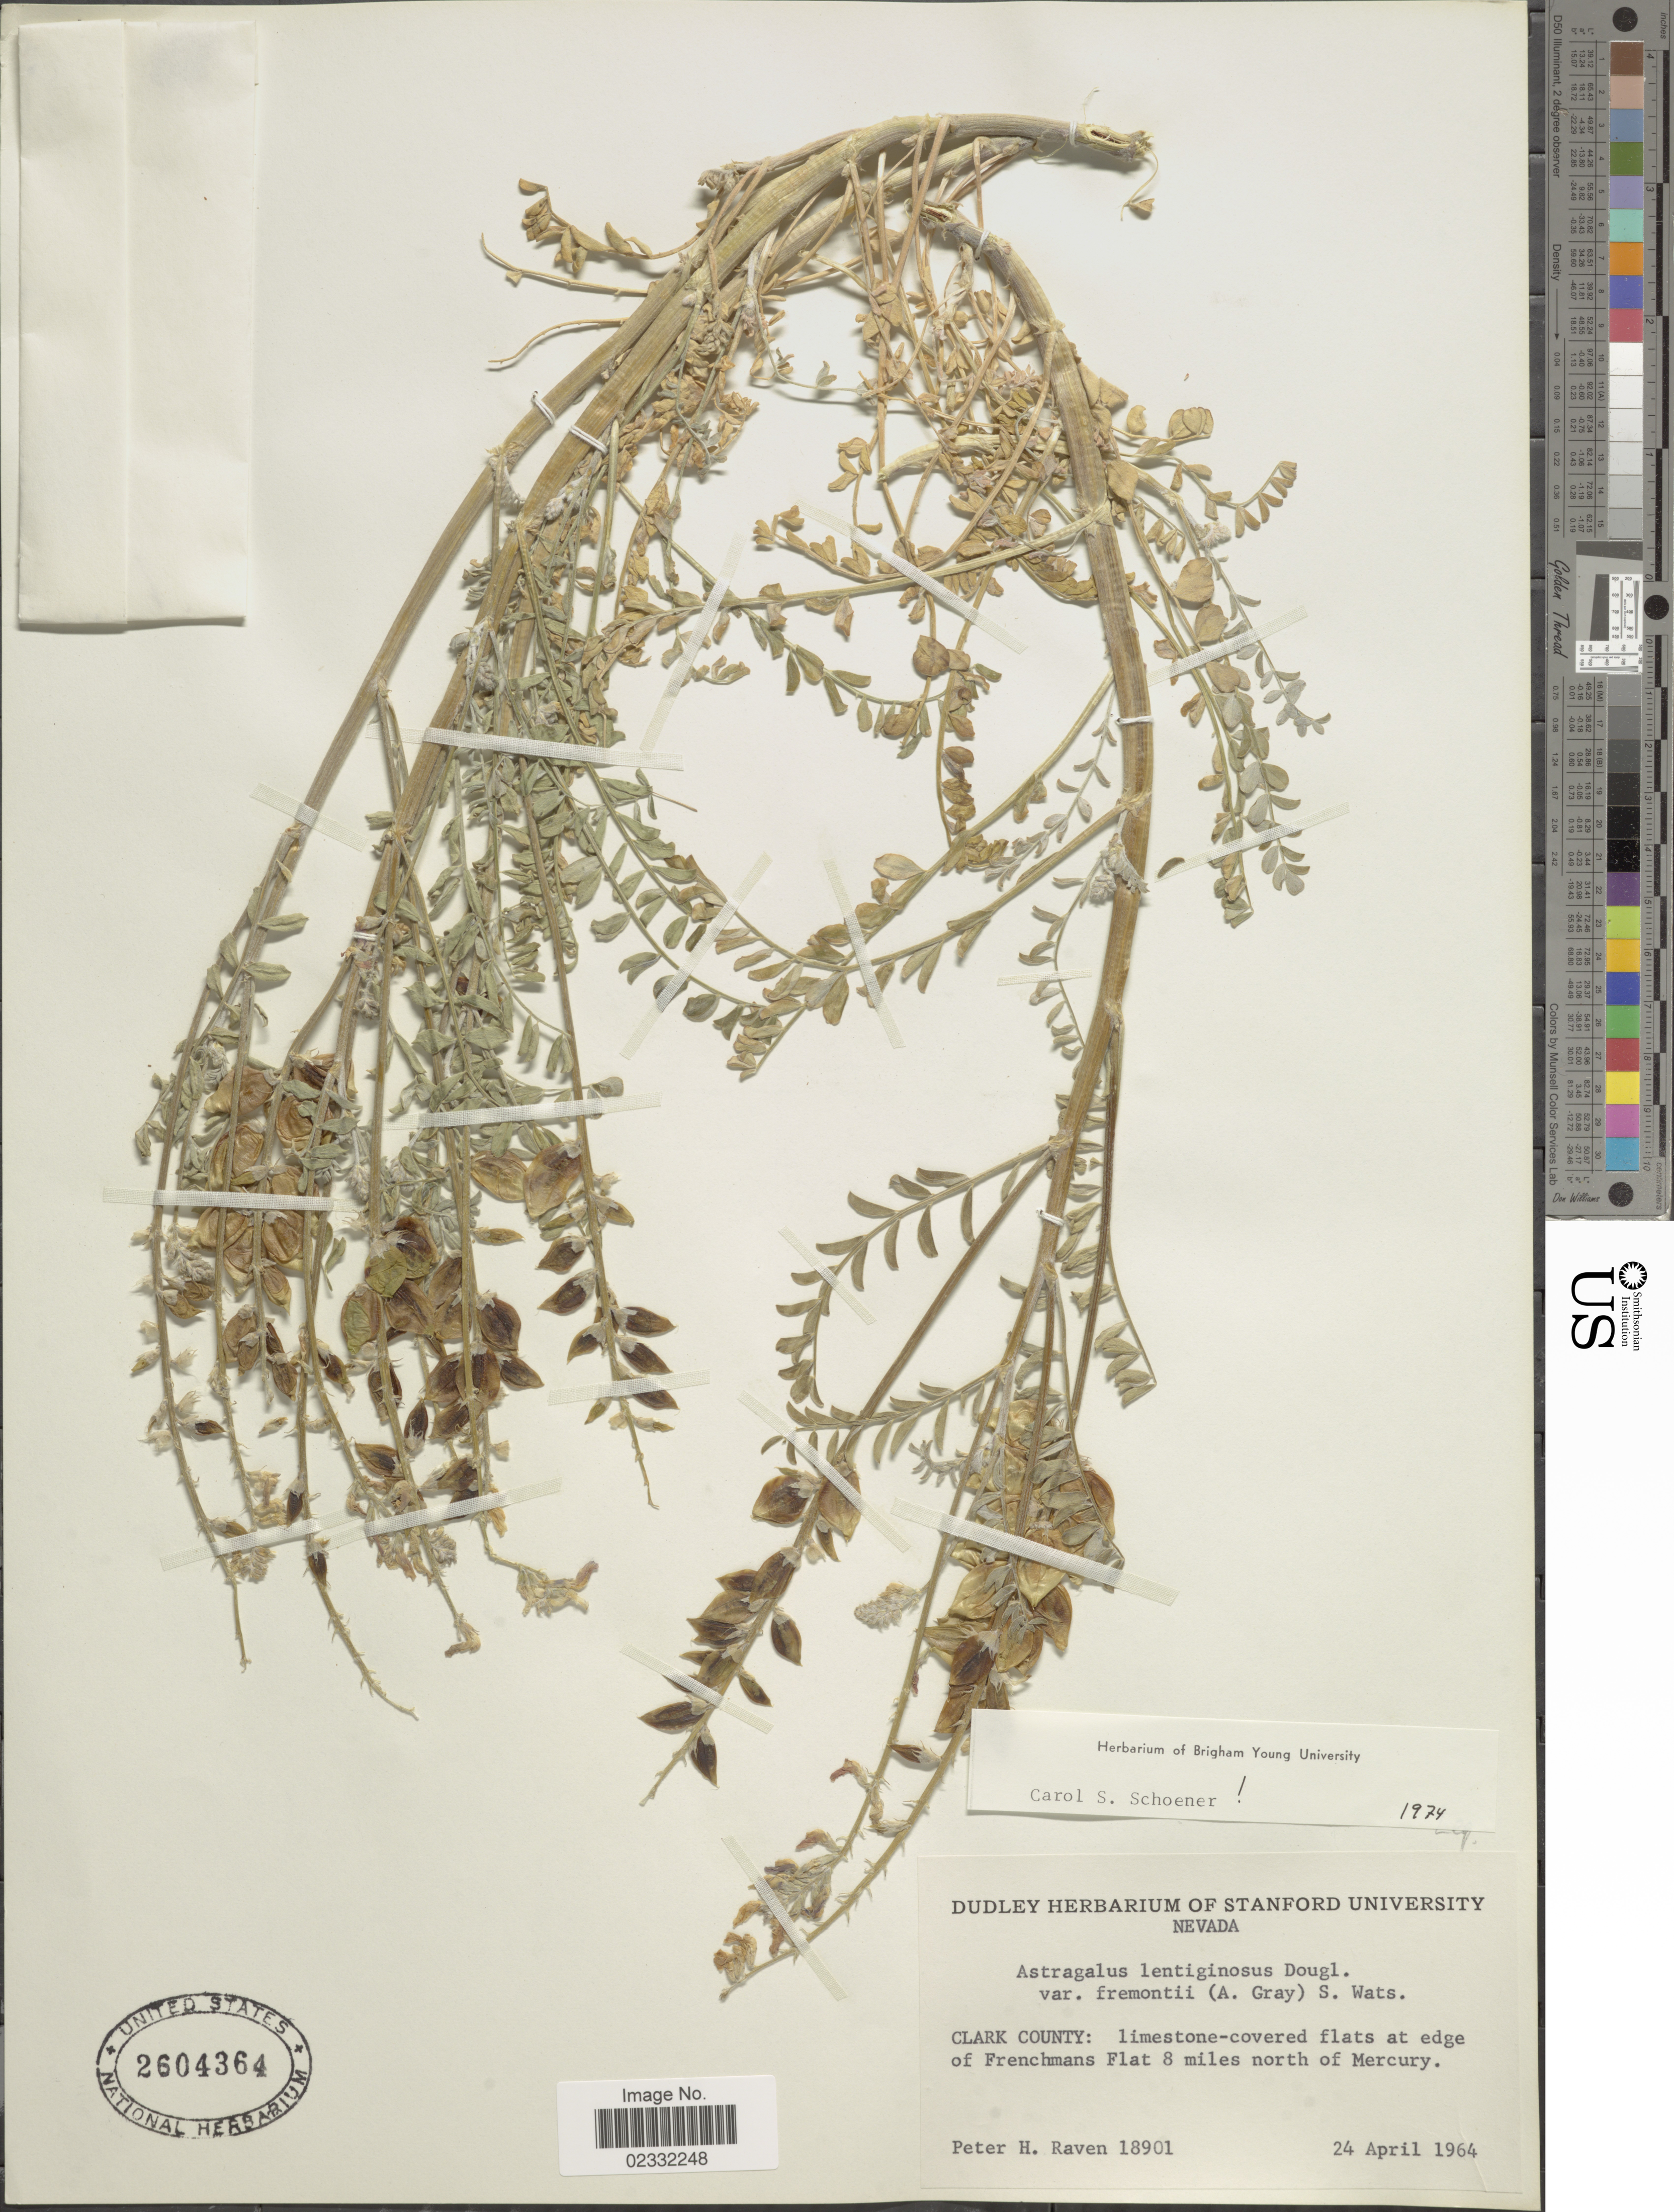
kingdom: Plantae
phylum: Tracheophyta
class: Magnoliopsida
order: Fabales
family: Fabaceae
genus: Astragalus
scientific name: Astragalus lentiginosus var. fremontii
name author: (A. Gray ex Torr.) S. Watson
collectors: P. Raven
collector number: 18901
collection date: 1964-04-24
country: United States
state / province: Nevada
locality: Clark County: limestone-covered flats at edge of Frenchmans Flat 8 miles north of Mercury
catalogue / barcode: US 2604364